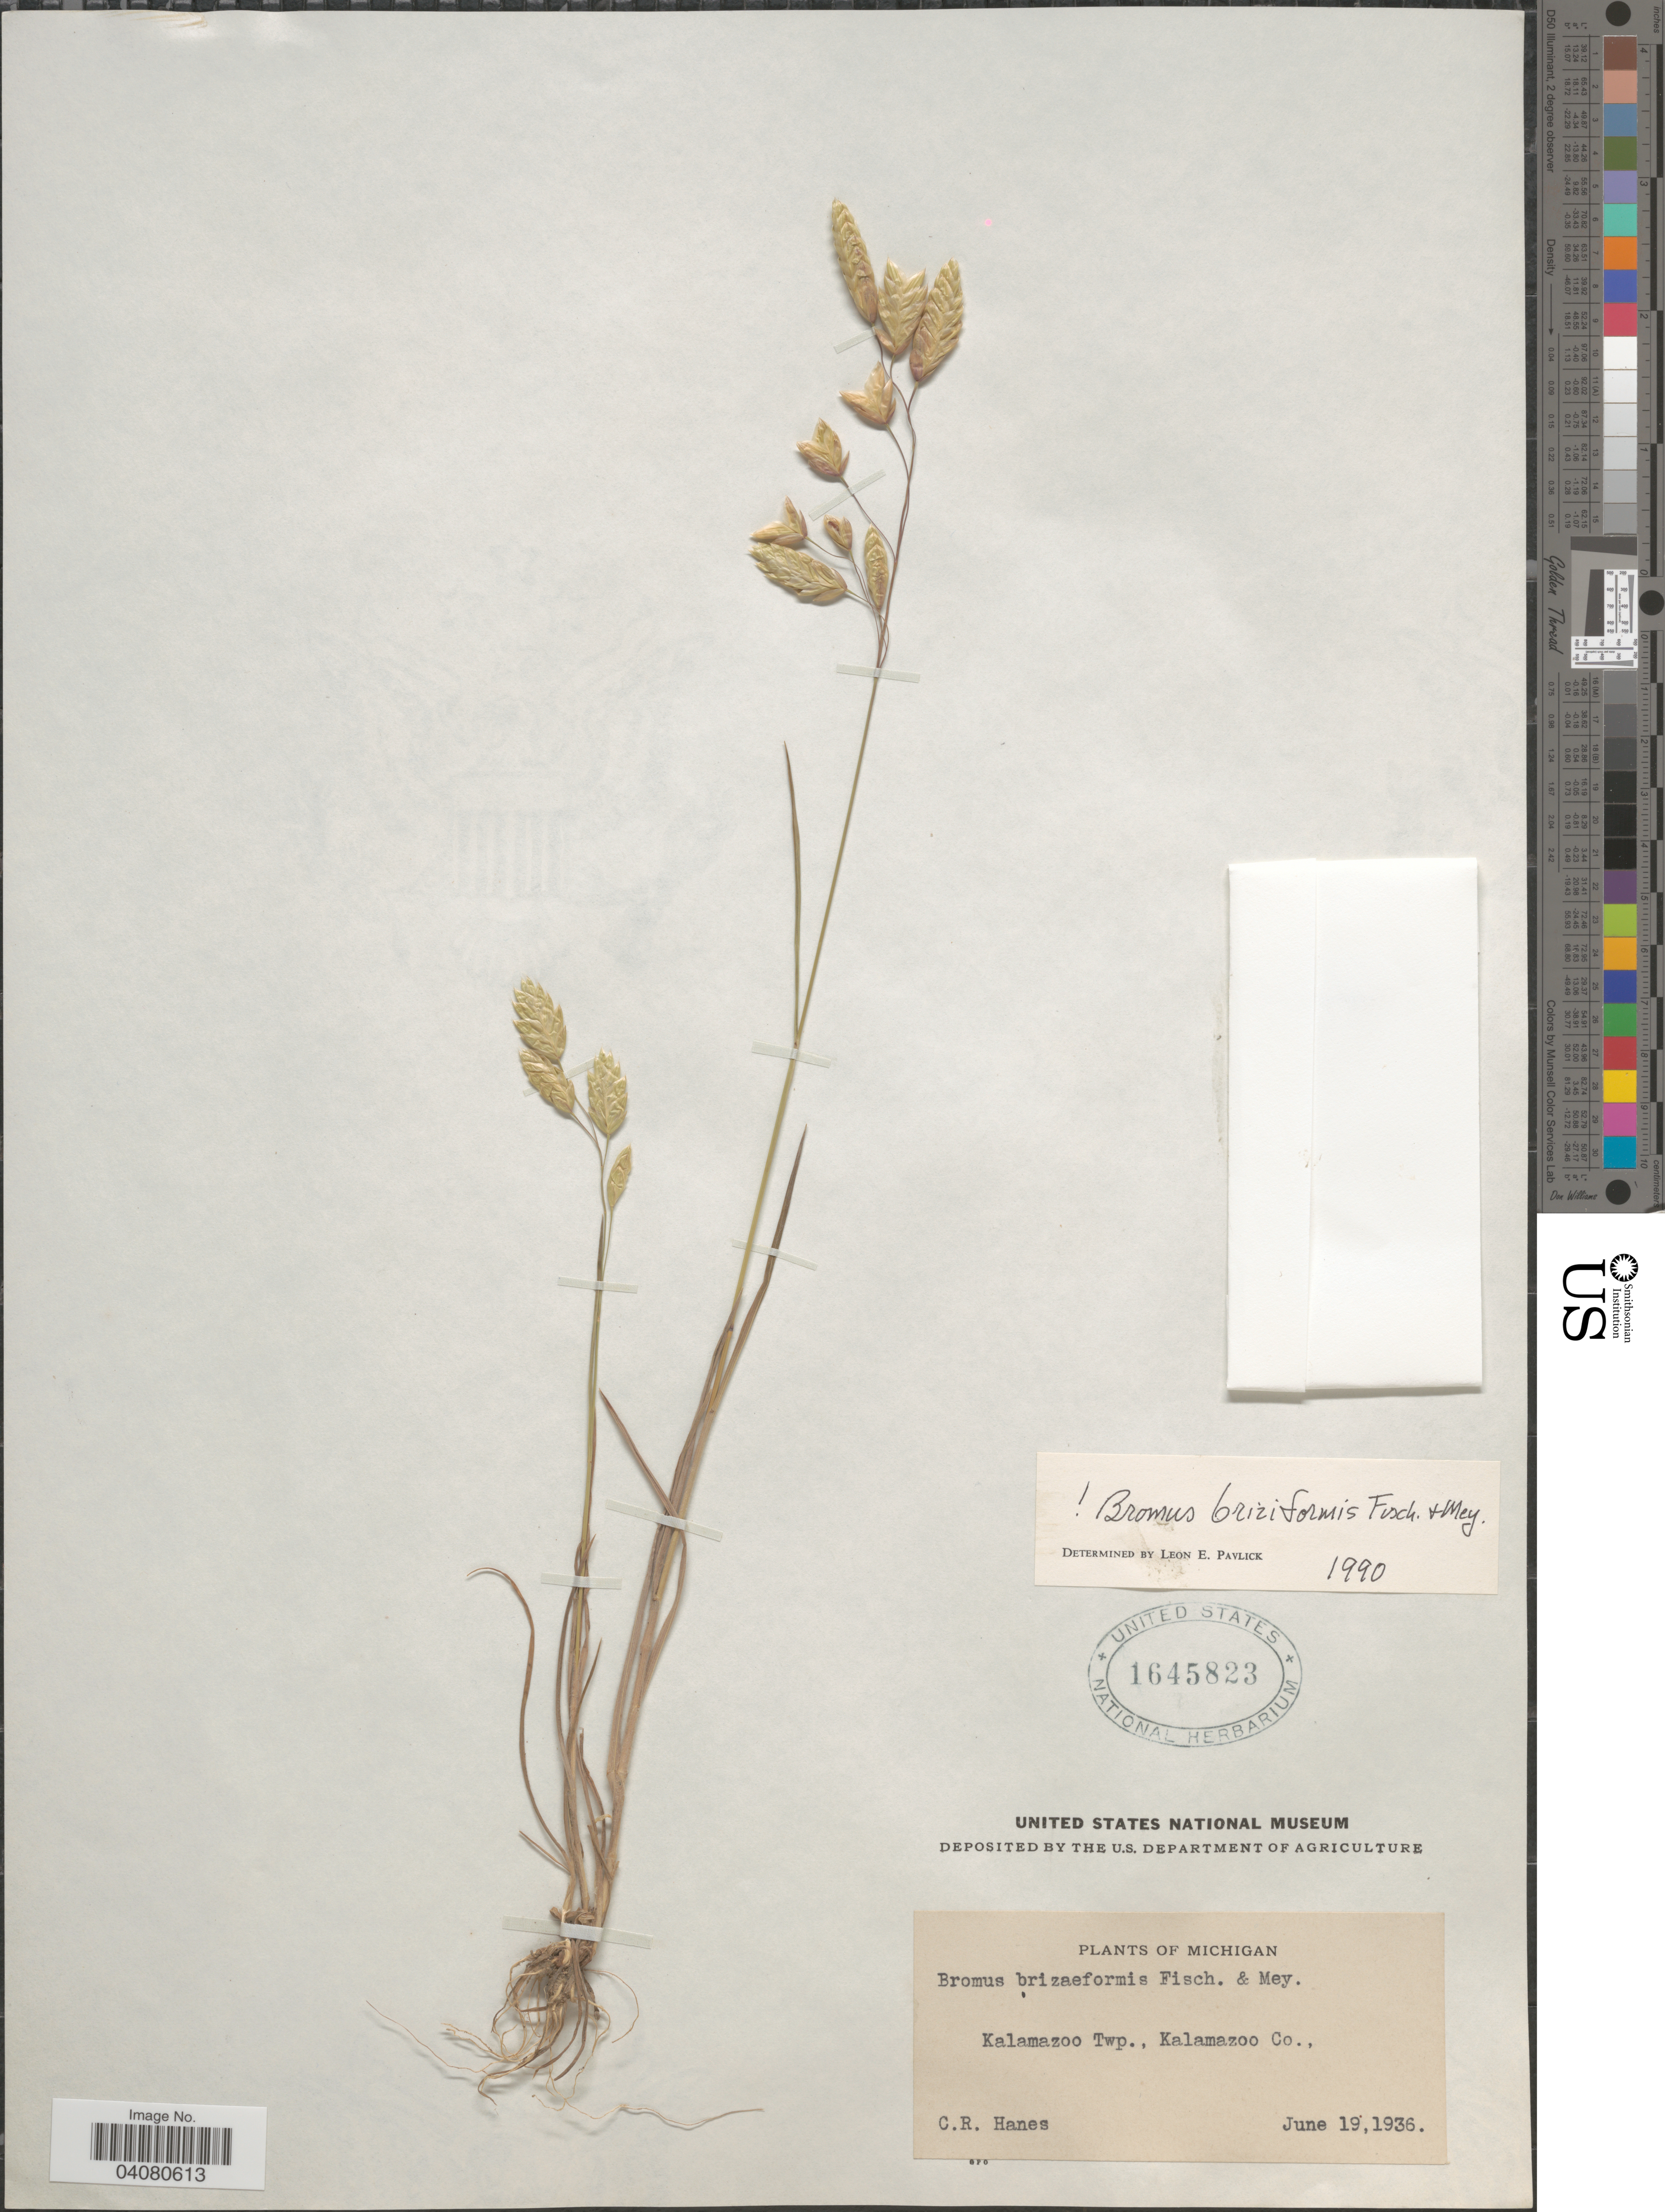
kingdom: Plantae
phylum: Tracheophyta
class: Liliopsida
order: Poales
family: Poaceae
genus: Bromus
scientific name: Bromus briziformis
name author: Fisch. & C.A. Mey.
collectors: C. Hanes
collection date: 1936-06-19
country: United States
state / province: Michigan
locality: Kalamazoo Twp., Kalamazoo Co.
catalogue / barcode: US 1645823